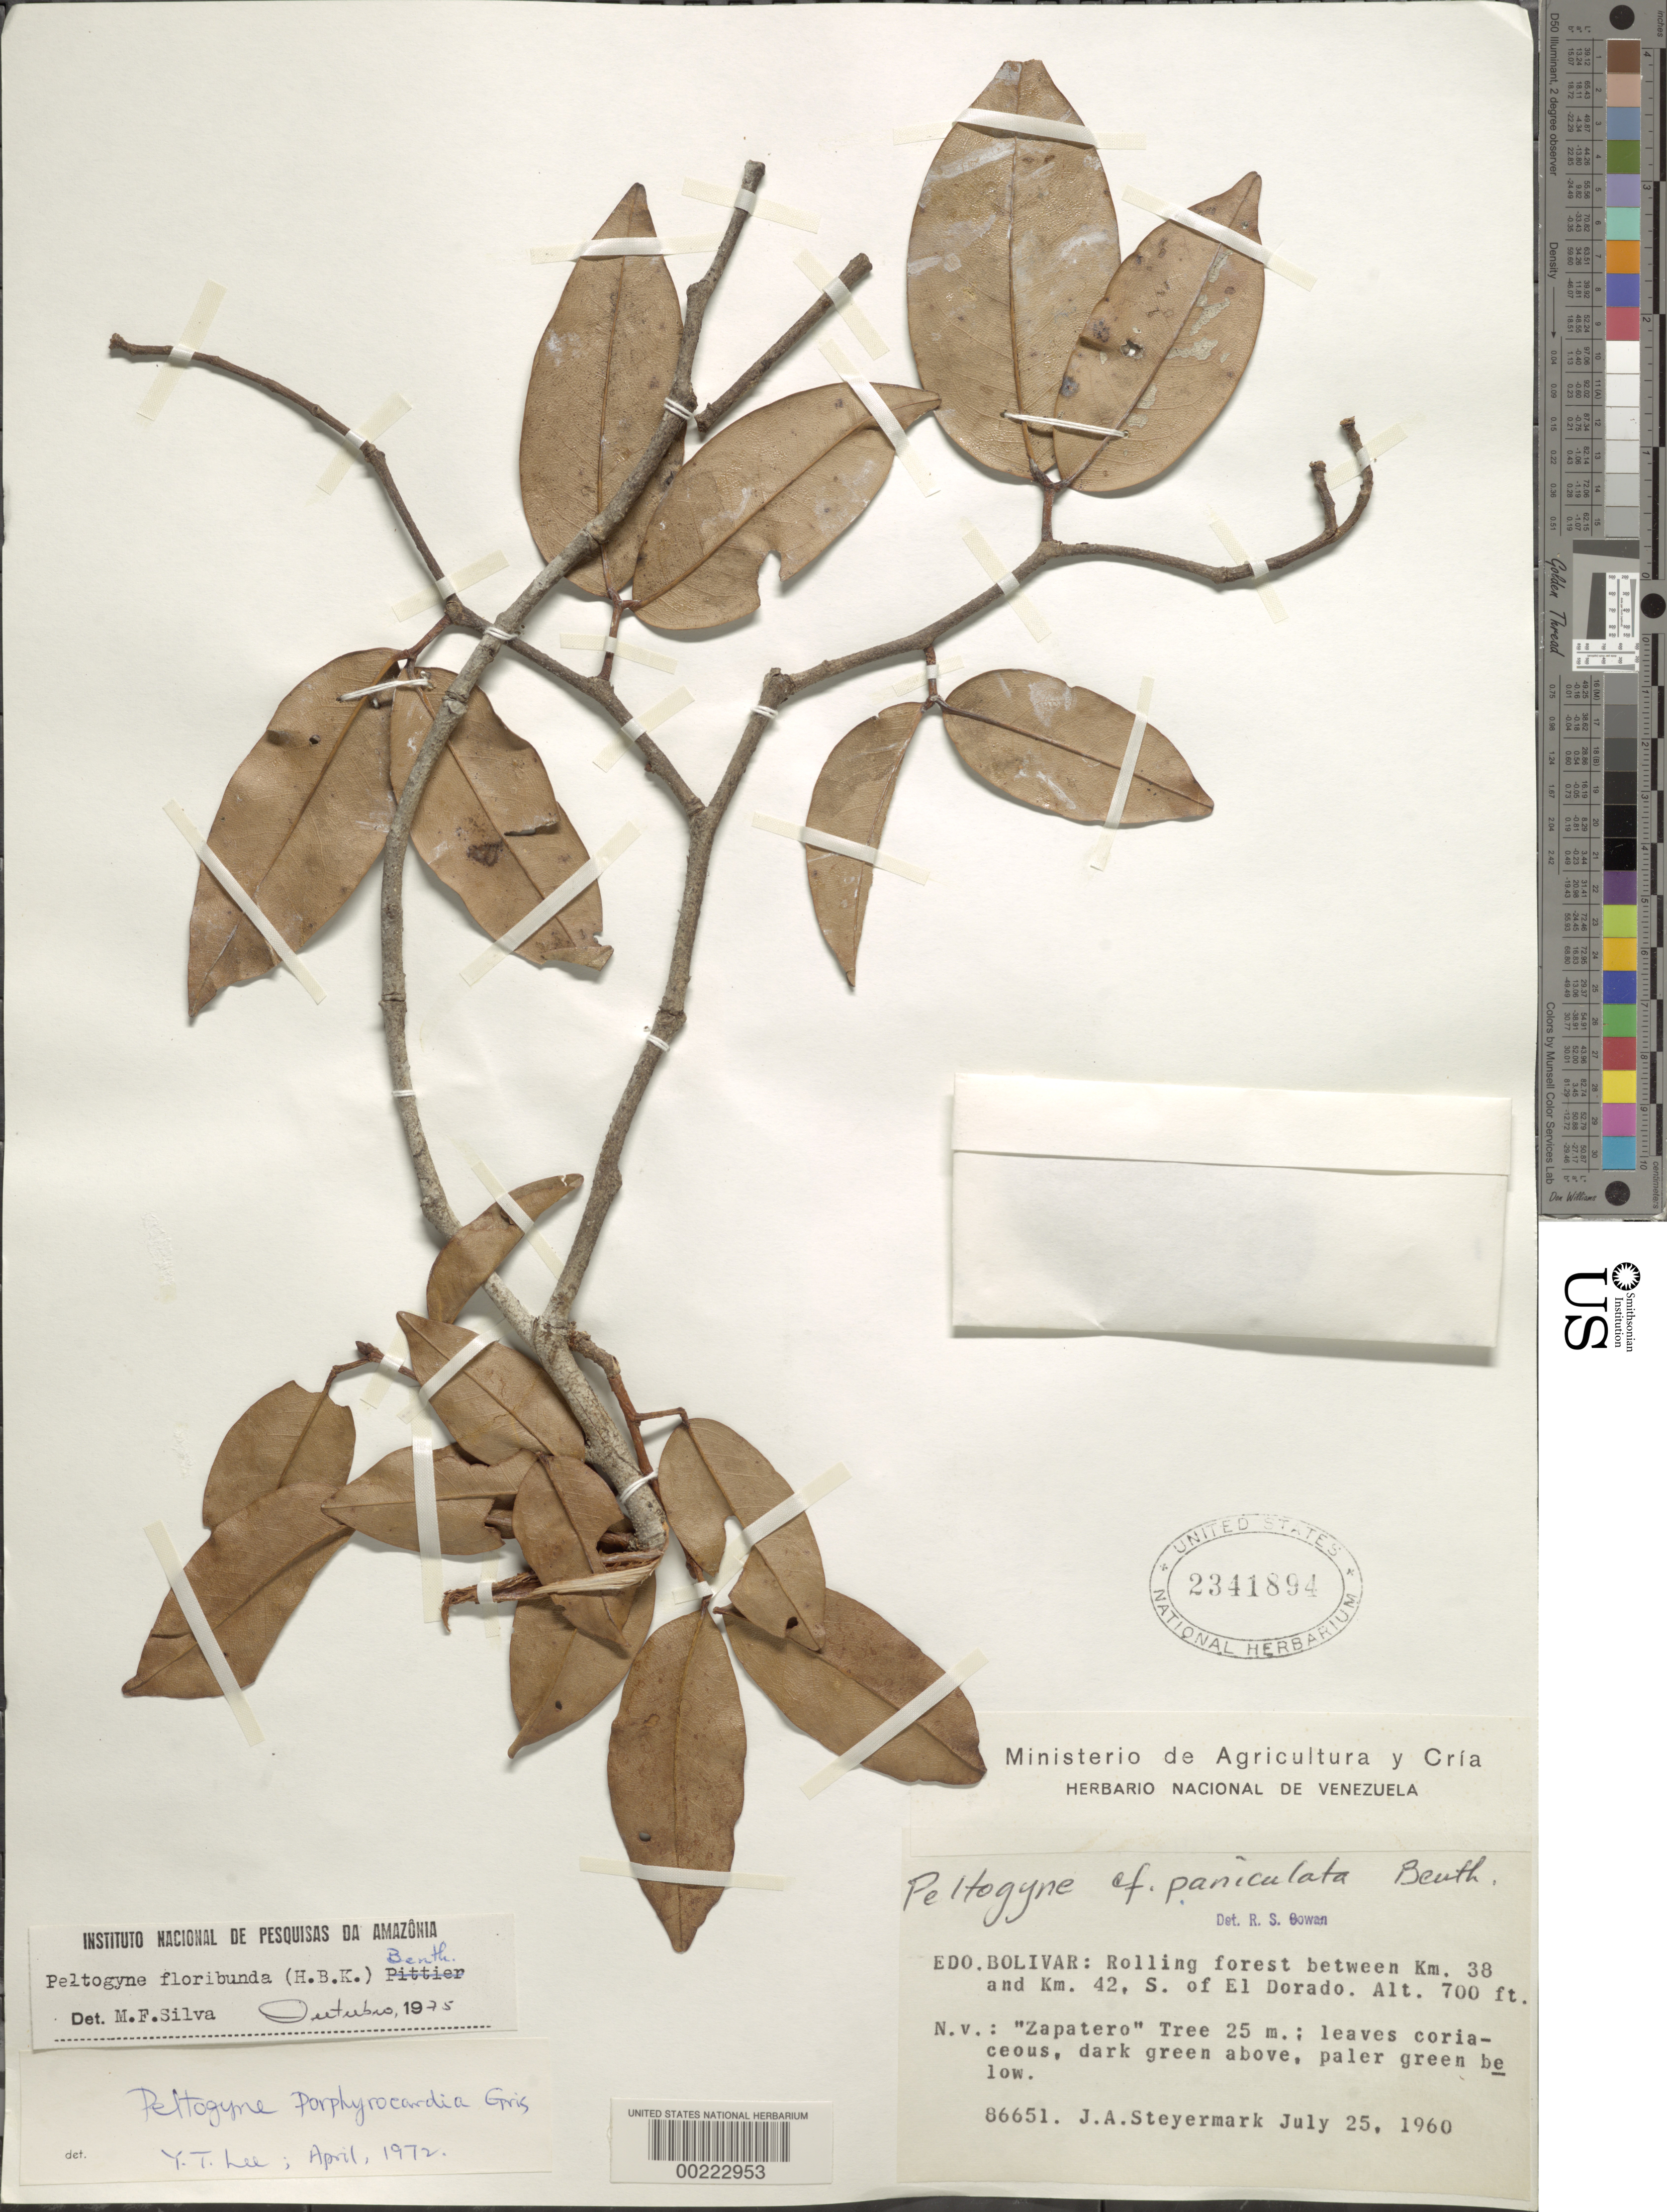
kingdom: Plantae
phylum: Tracheophyta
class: Magnoliopsida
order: Fabales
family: Fabaceae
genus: Peltogyne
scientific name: Peltogyne floribunda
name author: (Kunth) Pittier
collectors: J. Steyermark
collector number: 86651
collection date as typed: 25 Jul 1960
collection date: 1960-07-25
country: Venezuela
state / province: Bolivar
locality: Between km 38 and km 42 s of el dorado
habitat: Rolling forest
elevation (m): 200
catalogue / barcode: US 2341894